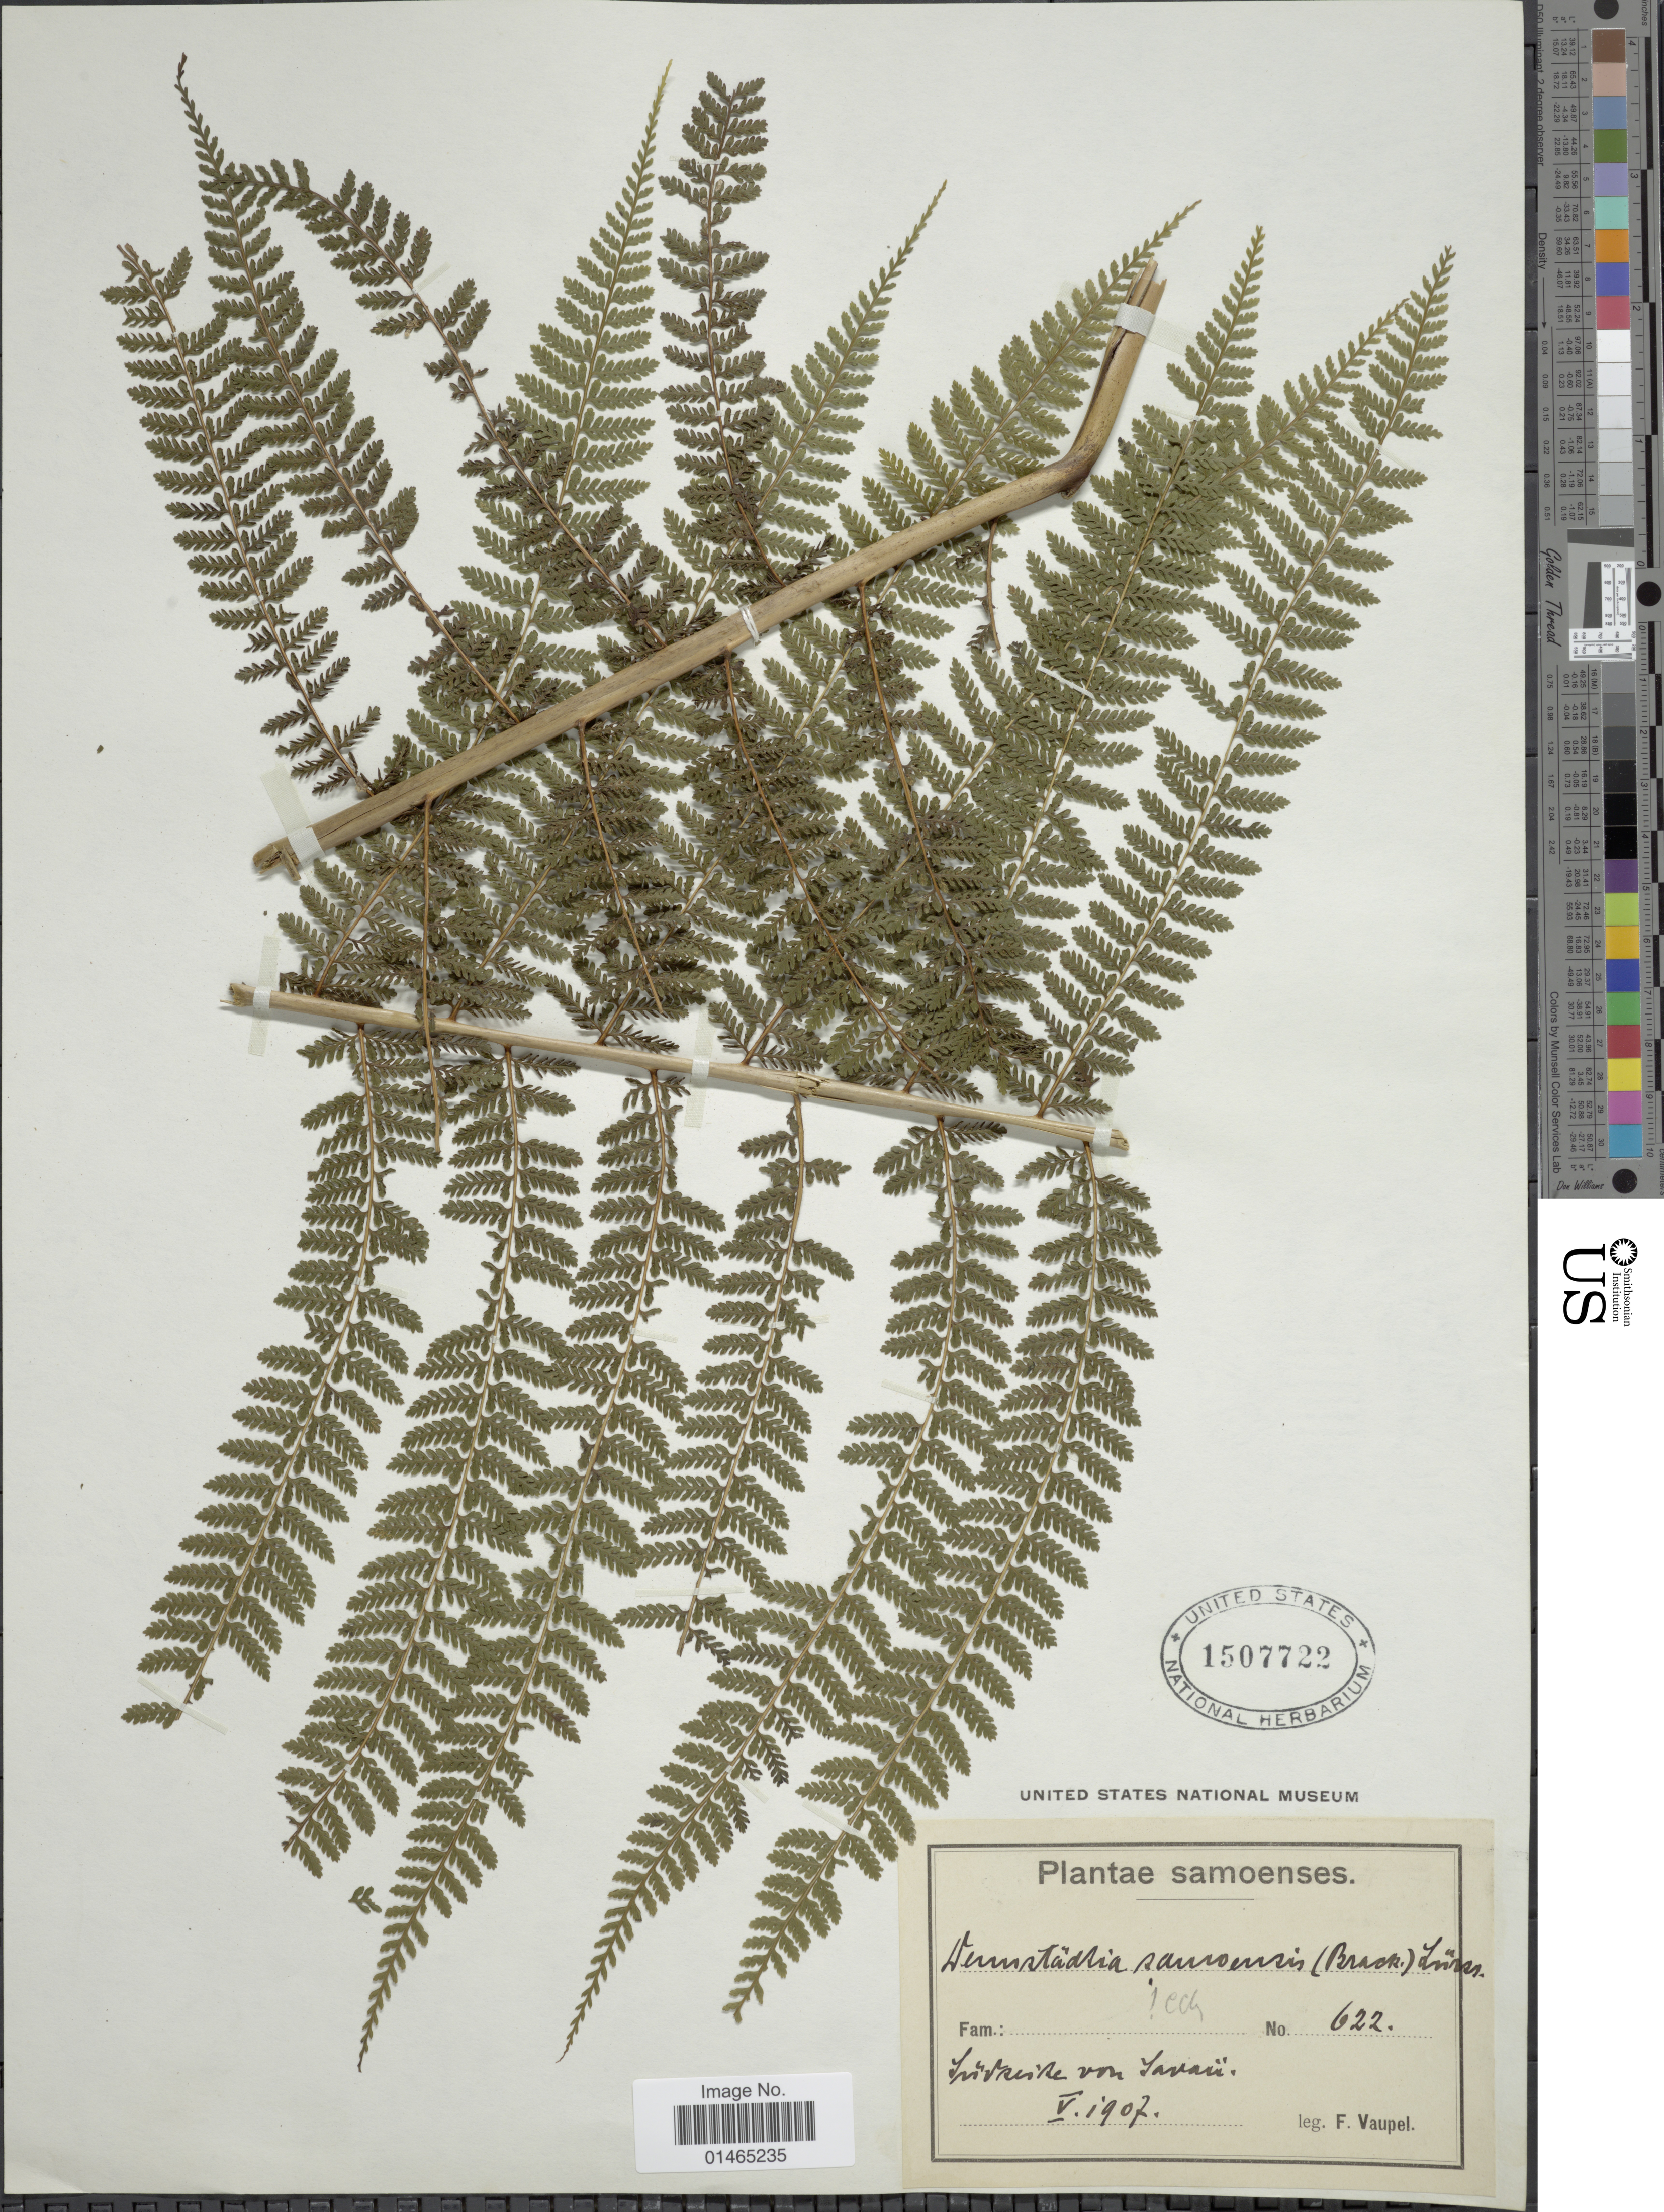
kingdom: Plantae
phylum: Tracheophyta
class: Polypodiopsida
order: Polypodiales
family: Dennstaedtiaceae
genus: Dennstaedtia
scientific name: Dennstaedtia samoensis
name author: (Brack.) T. Moore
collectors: F. Vaupel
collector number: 622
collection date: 1907-05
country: Samoa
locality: Samoensen. Südreste von Savai'i [interpreted]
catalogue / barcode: US 1507722